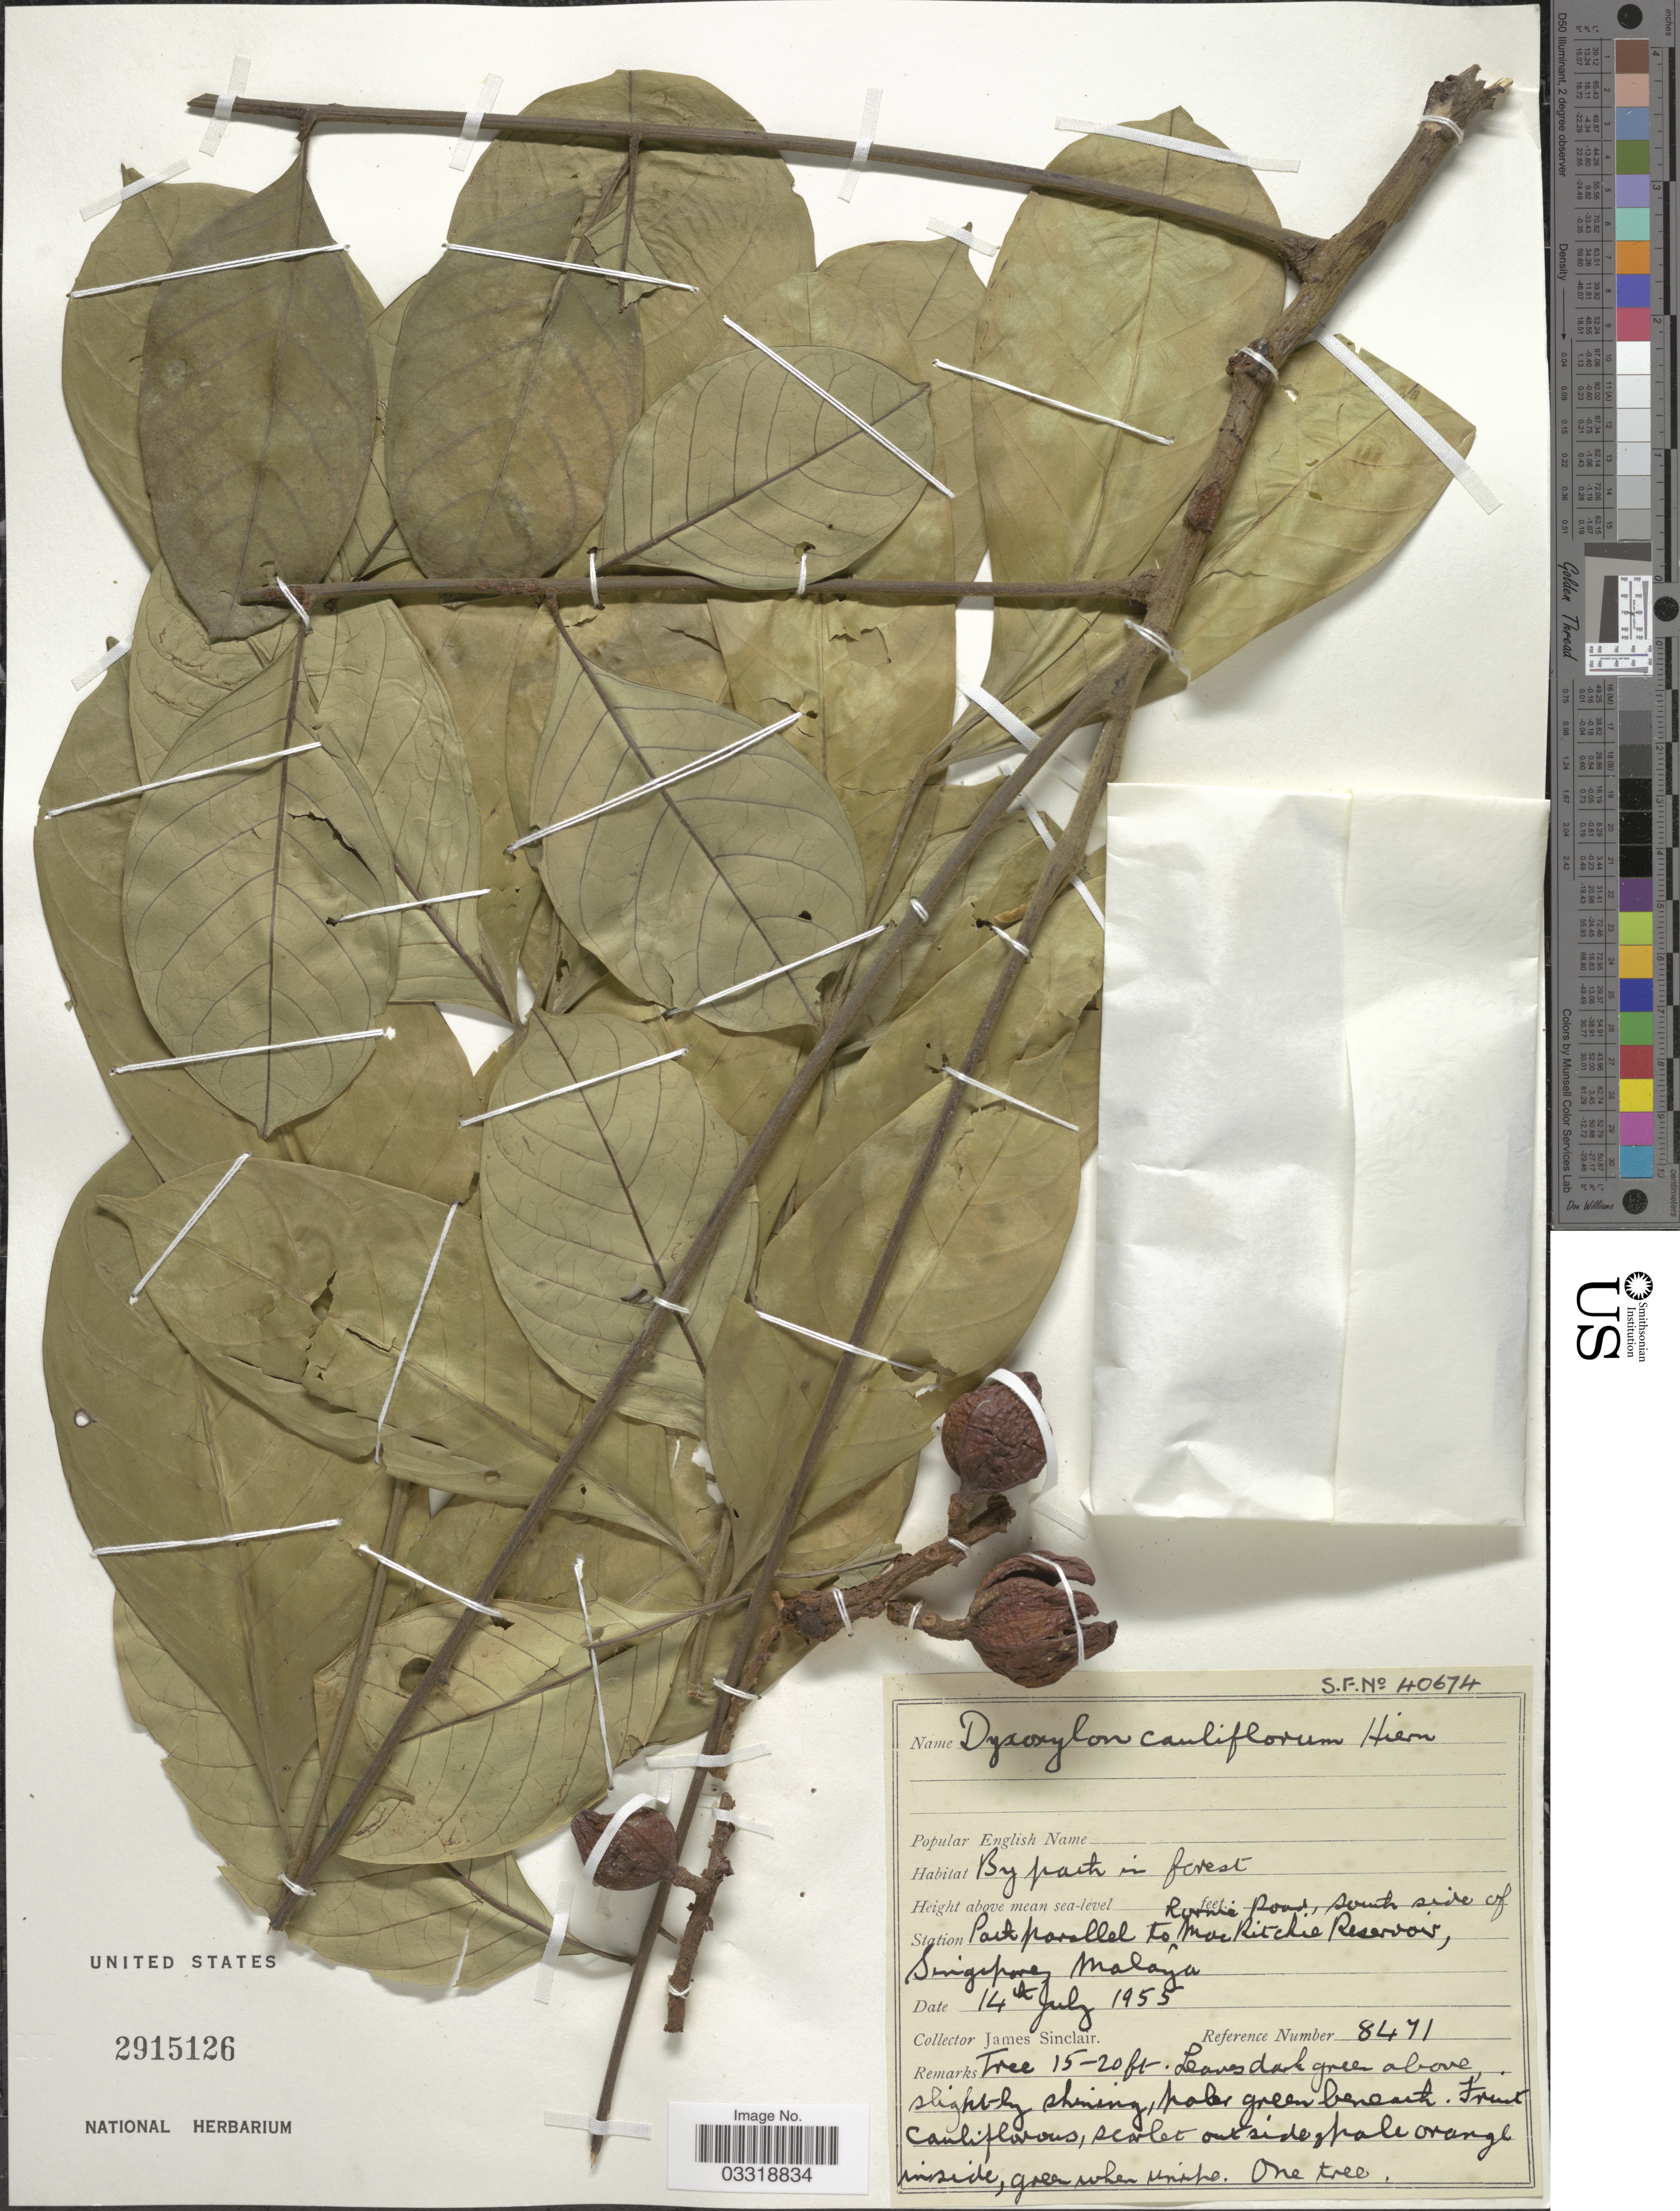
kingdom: Plantae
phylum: Tracheophyta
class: Magnoliopsida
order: Sapindales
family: Meliaceae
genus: Epicharis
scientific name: Epicharis cuneata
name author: (Hiern) Harms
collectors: J. Sinclair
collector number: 8471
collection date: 1955-07-14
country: Singapore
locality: Ronnie Road, south side of Path parallel to MacRitchie Reservoir, Malaya.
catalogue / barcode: US 2915126